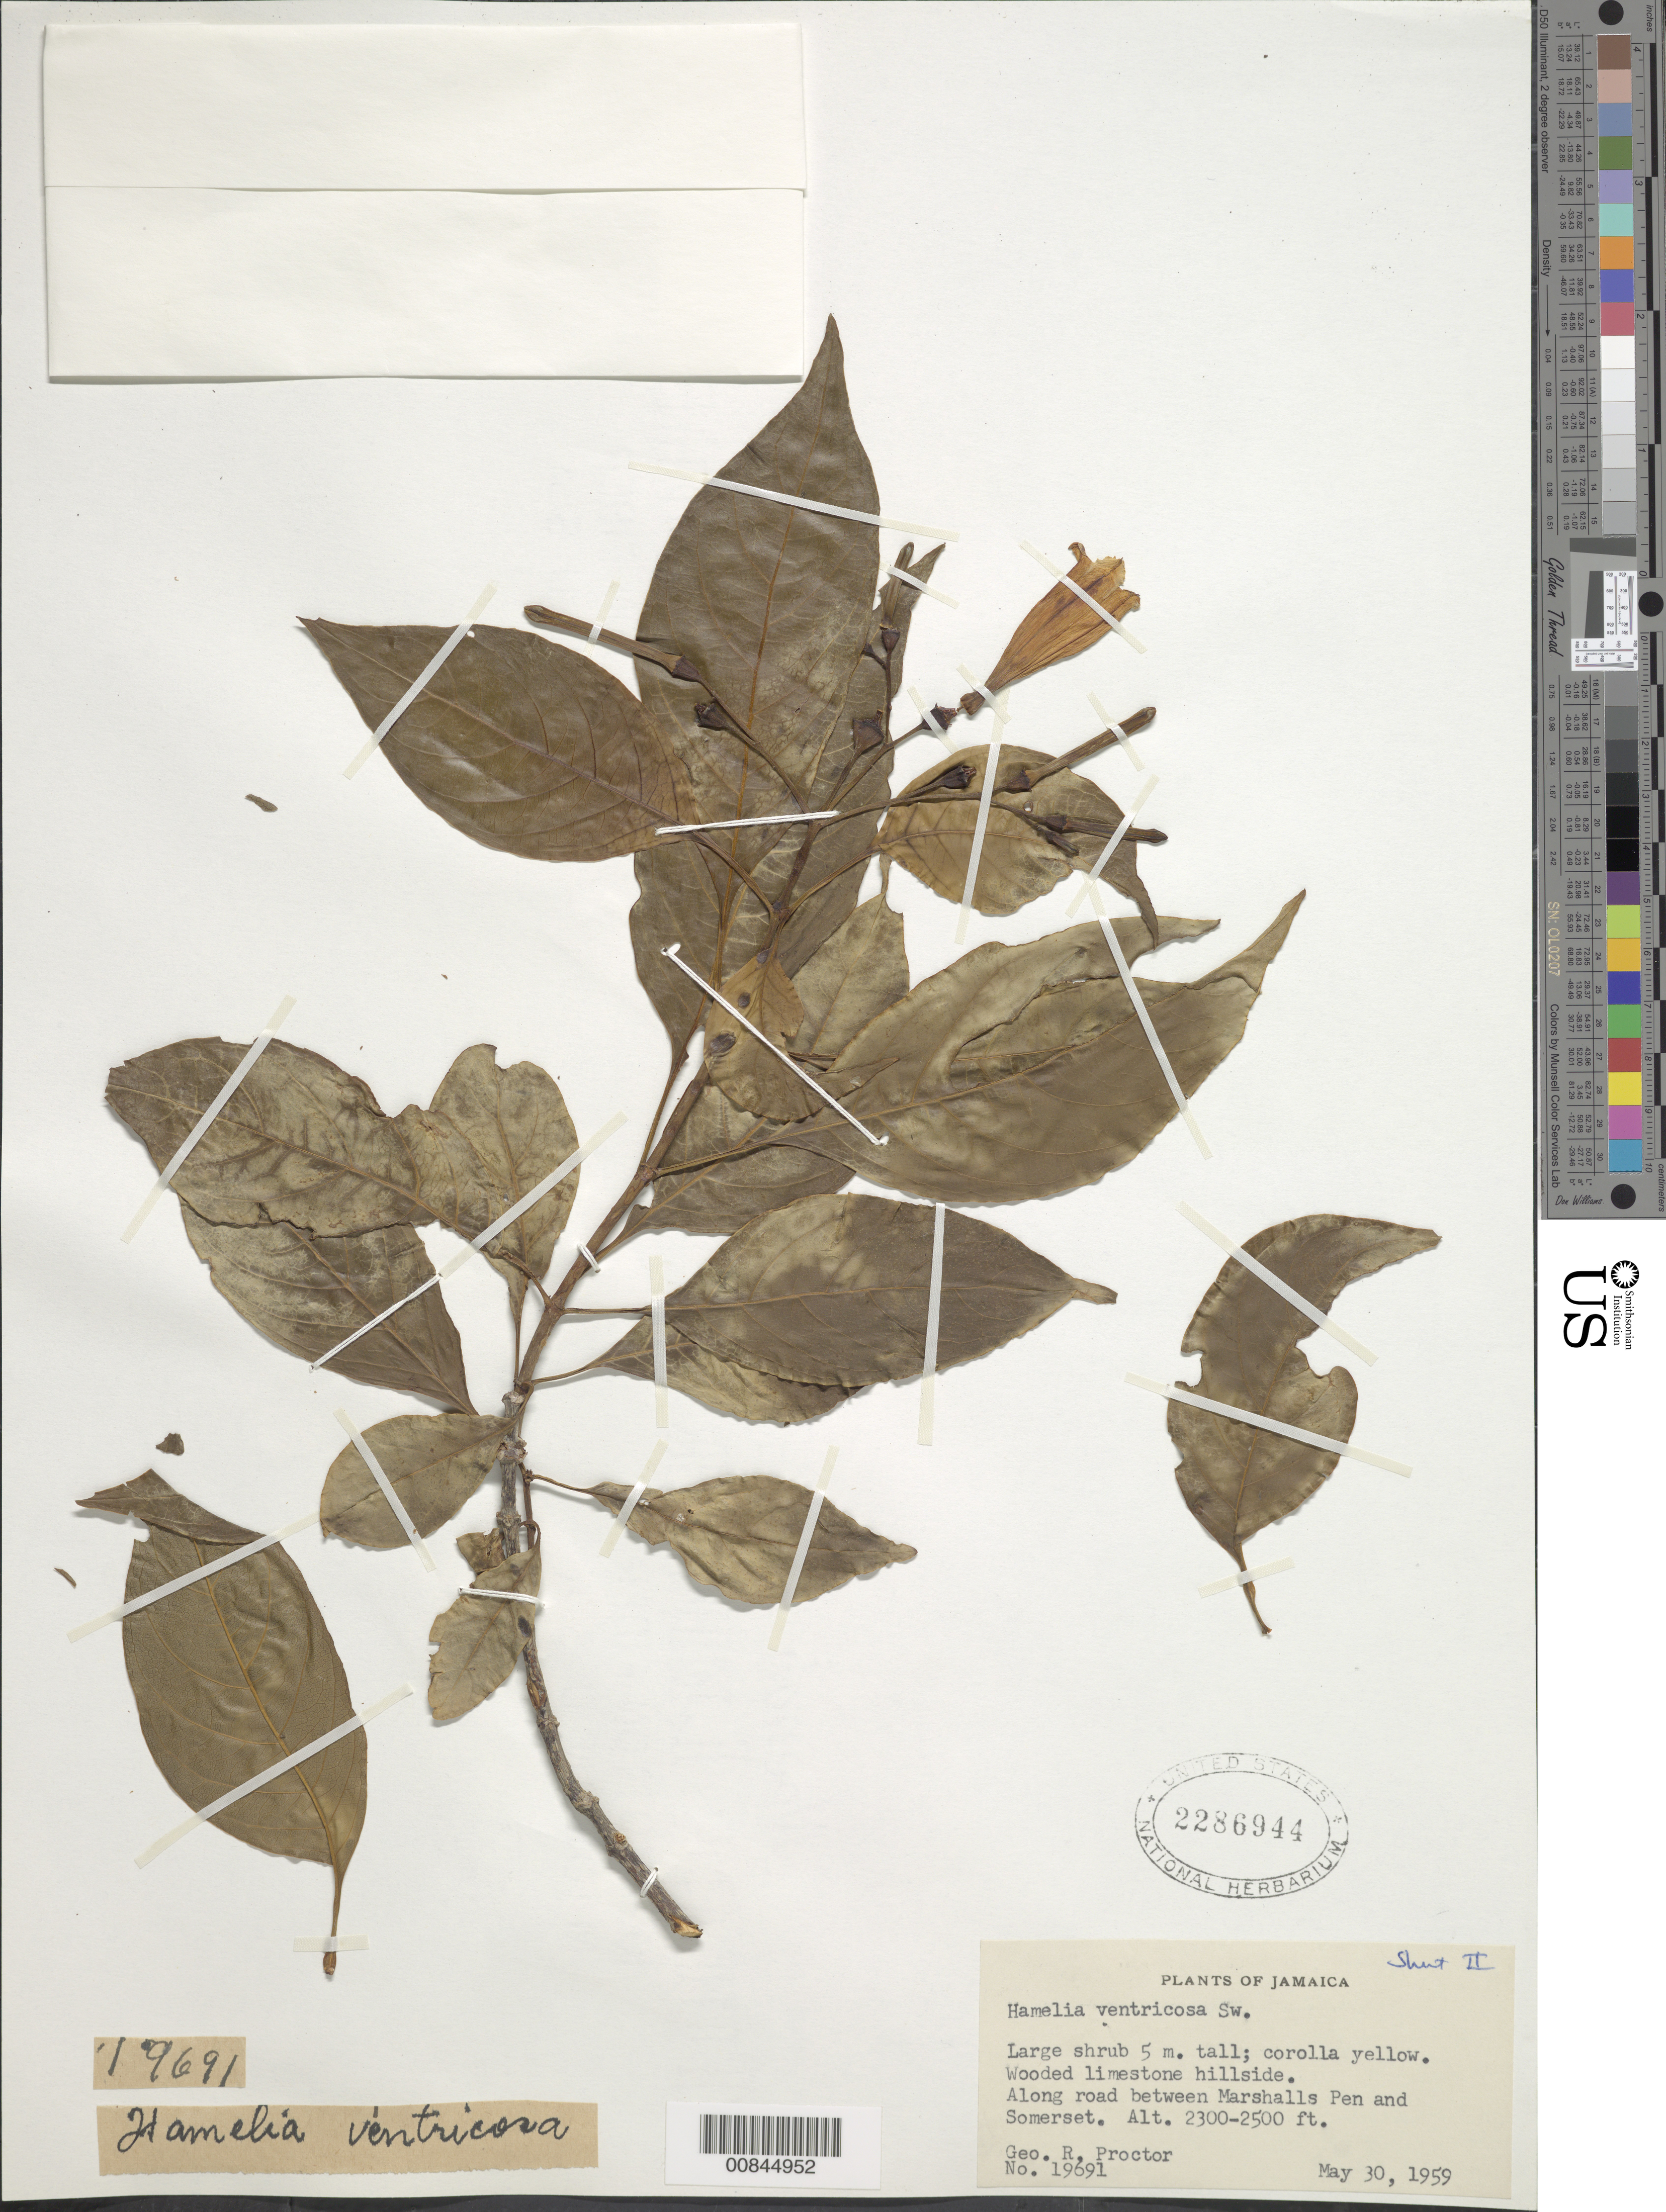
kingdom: Plantae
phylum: Tracheophyta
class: Magnoliopsida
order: Gentianales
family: Rubiaceae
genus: Hamelia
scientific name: Hamelia ventricosa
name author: Sw.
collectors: G. R. Proctor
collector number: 19691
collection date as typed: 30 May 1959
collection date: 1959-05-30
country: Jamaica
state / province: Manchester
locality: Along road between Marshalls Pen and Somerset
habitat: Wooded limestone hillside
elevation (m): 701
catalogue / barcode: US 2286944